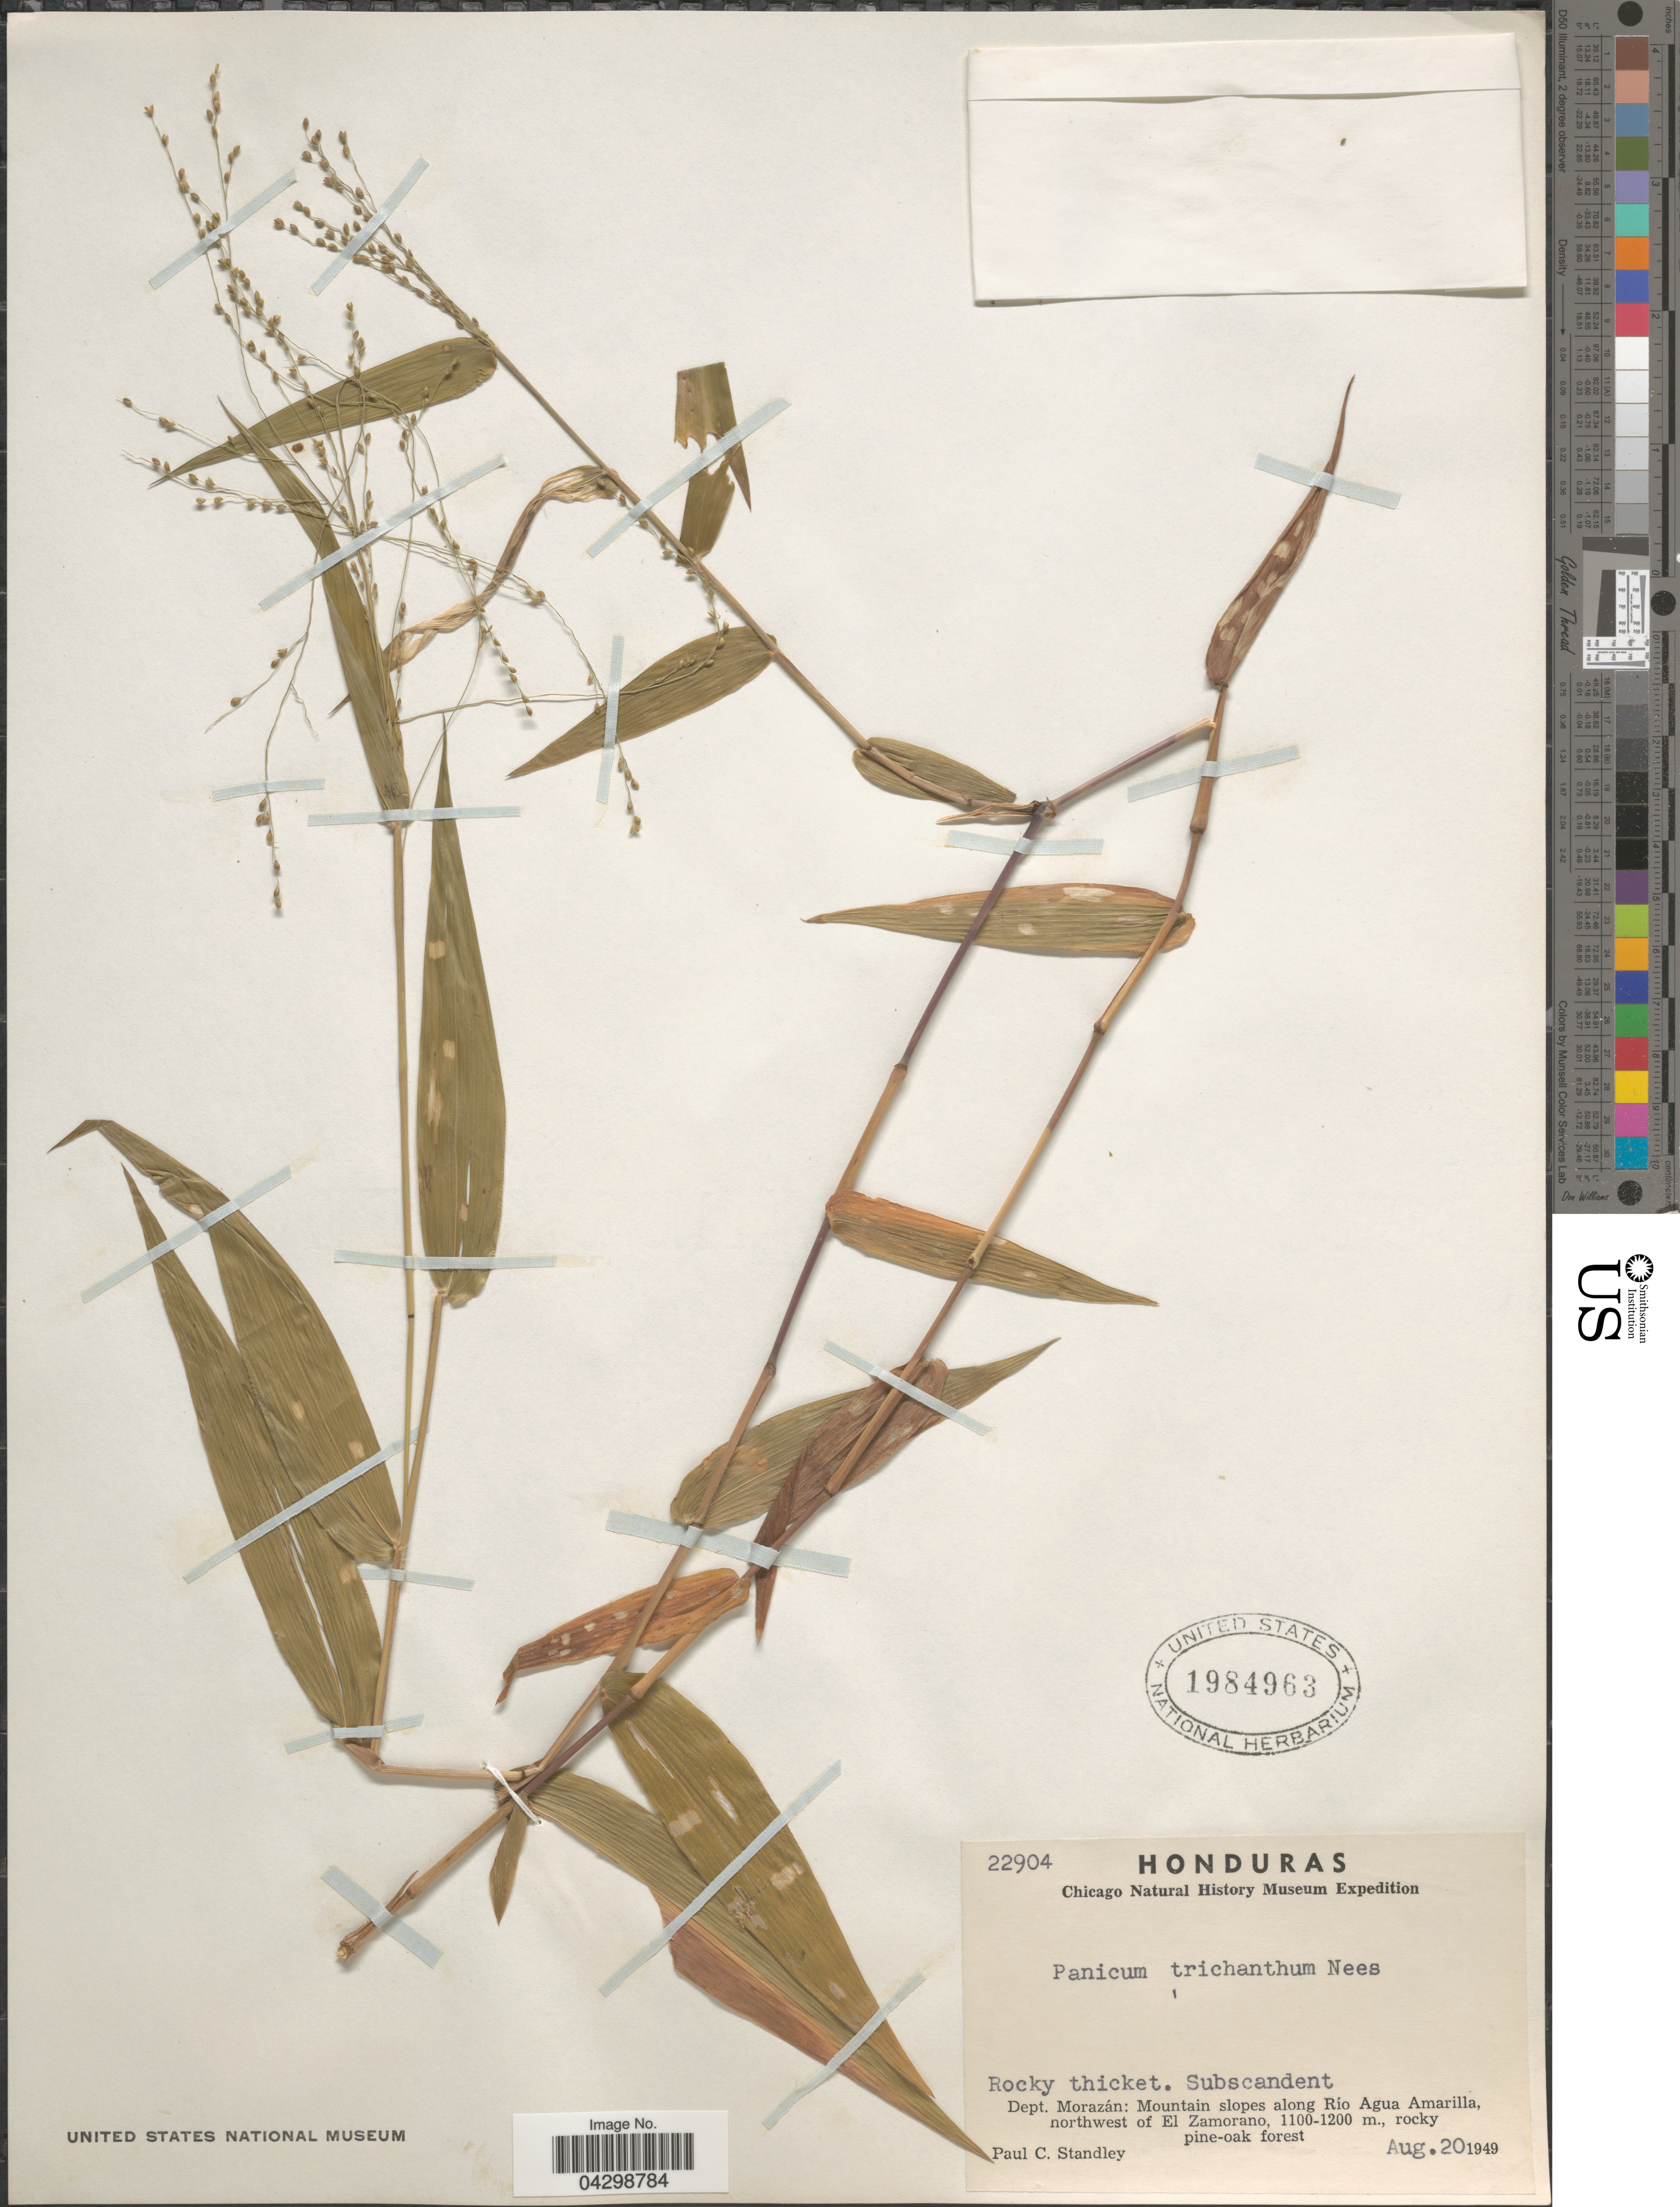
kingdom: Plantae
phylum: Tracheophyta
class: Liliopsida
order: Poales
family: Poaceae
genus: Panicum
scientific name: Panicum trichanthum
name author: Nees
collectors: P. C. Standley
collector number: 22904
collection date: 1949-08-20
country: Honduras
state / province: Fco. Morazán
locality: Chicago Natural History Museum Expedition. Dept. Morazán: Mountain slopes along Río Agua Amarilla, northwest of El Zamorano.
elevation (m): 1100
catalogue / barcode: US 1984963